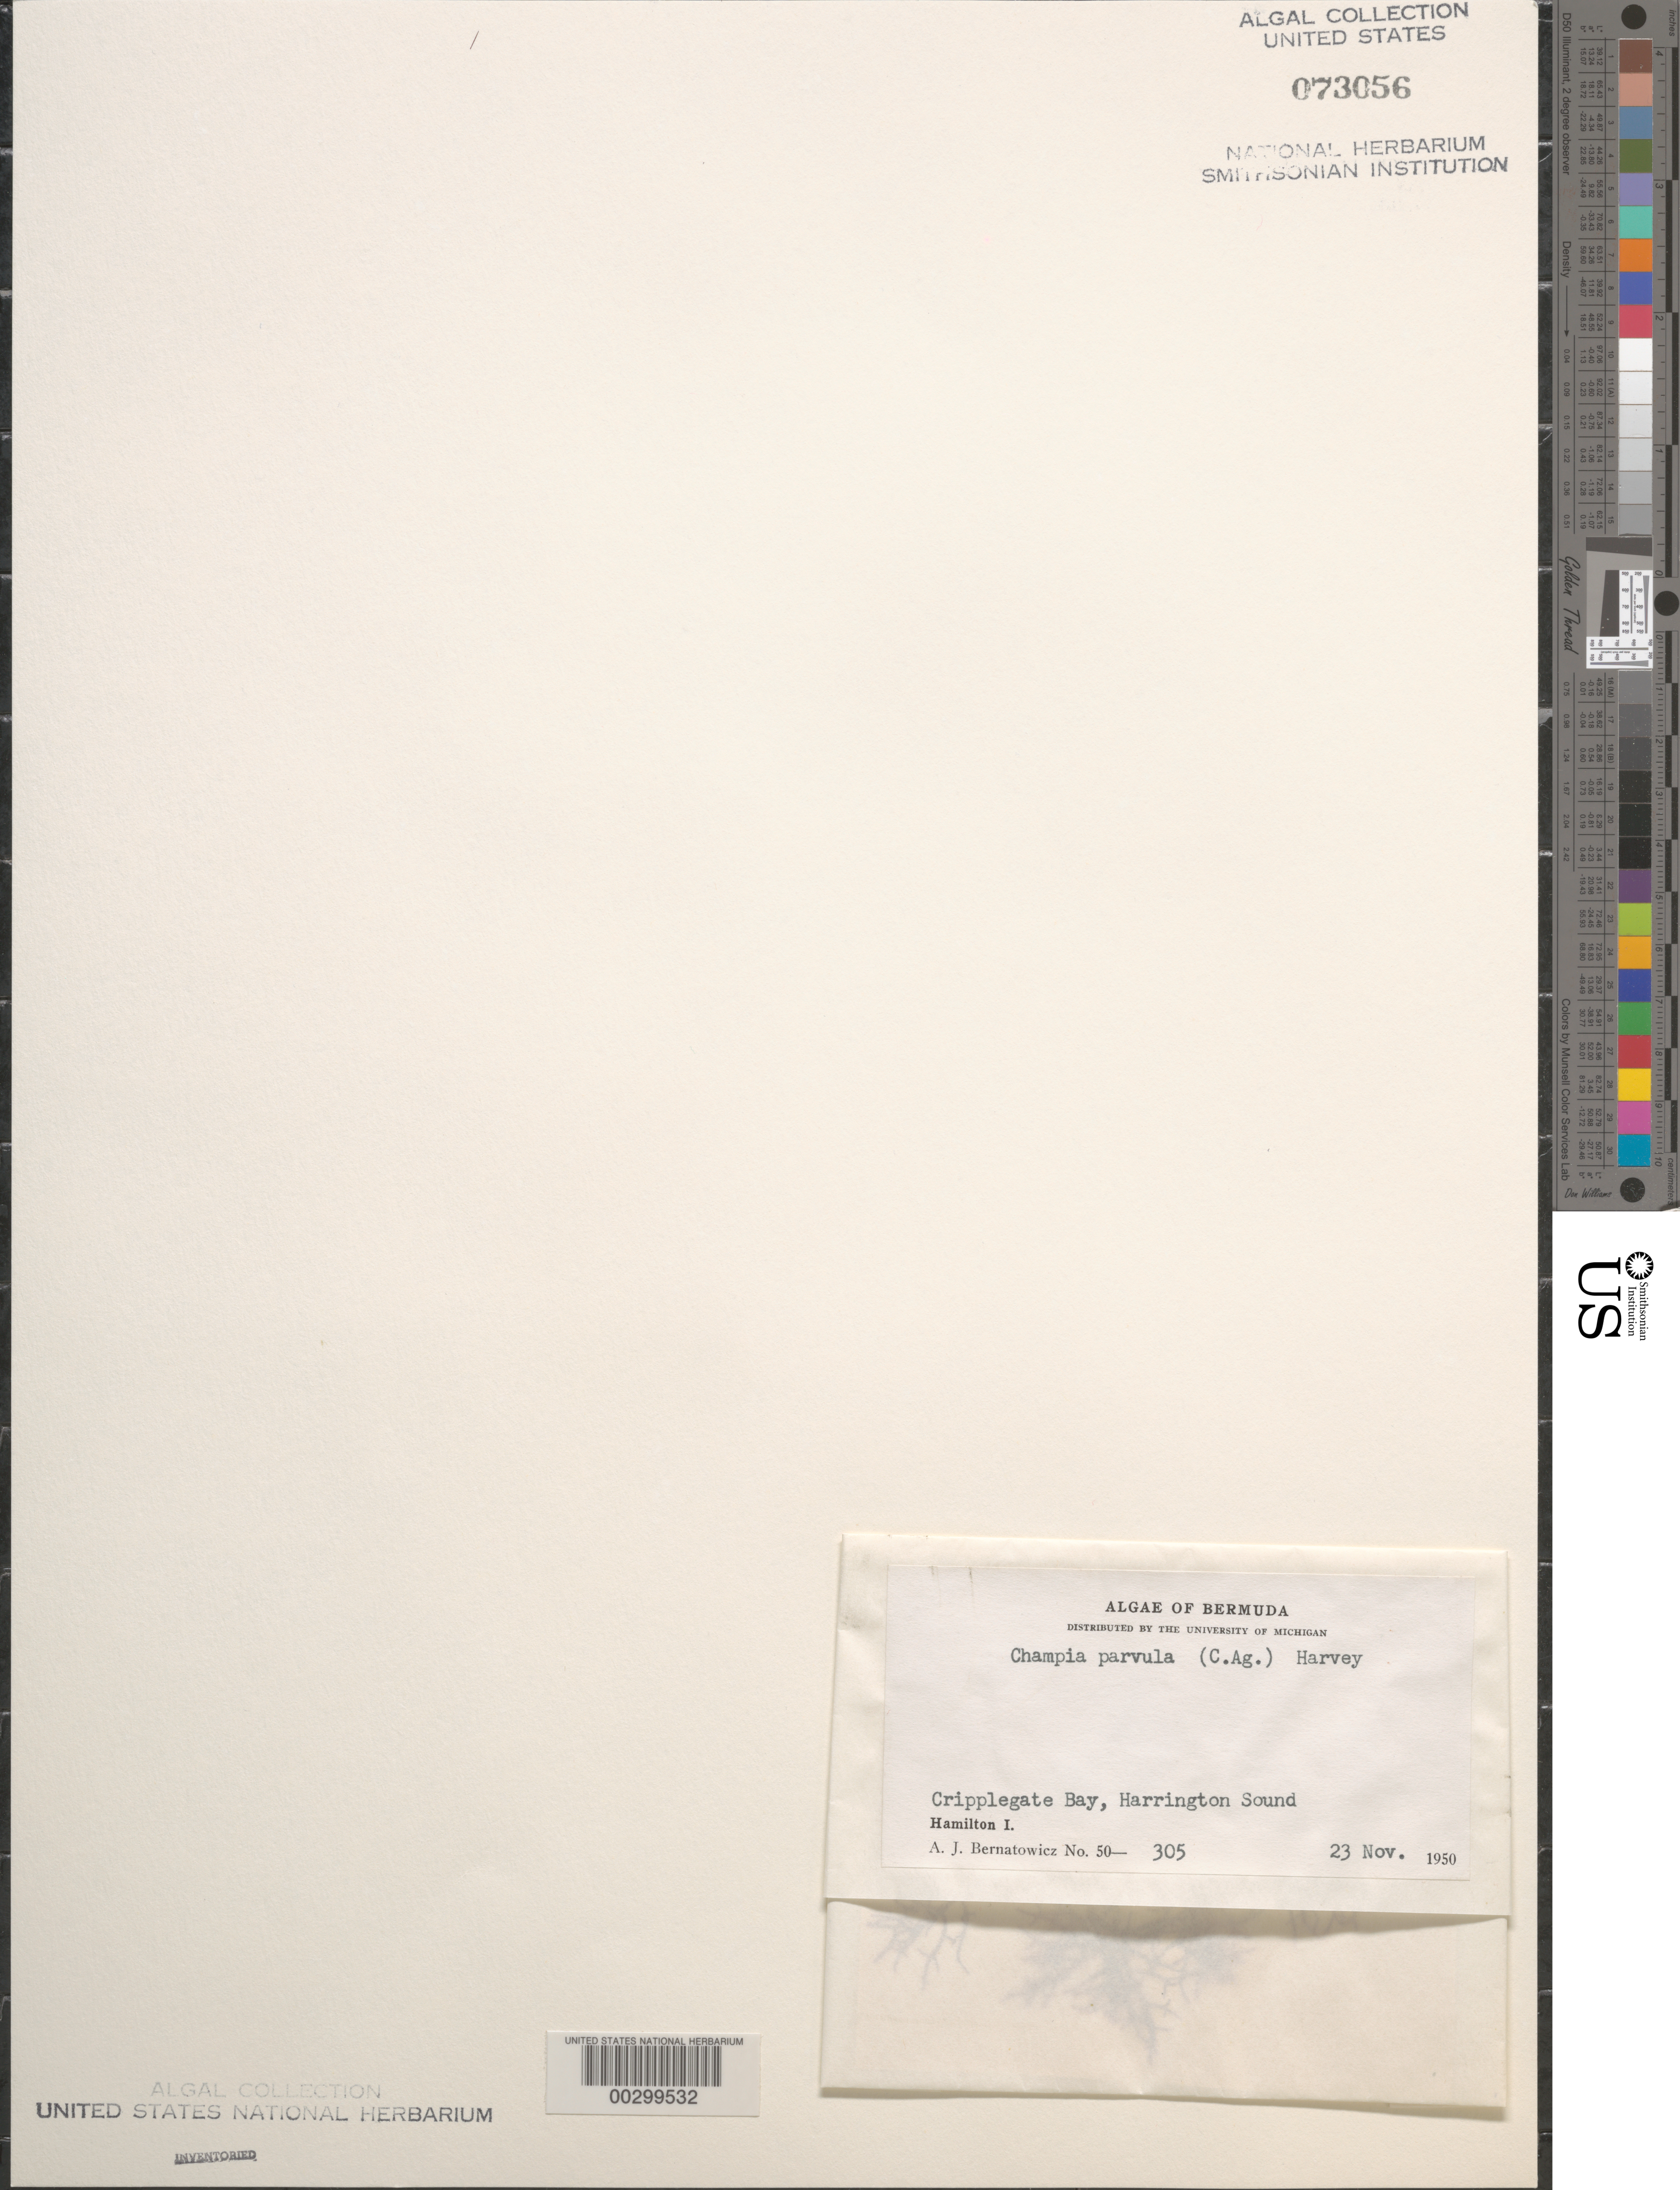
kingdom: Plantae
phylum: Rhodophyta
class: Florideophyceae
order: Rhodymeniales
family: Champiaceae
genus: Champia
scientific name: Champia parvula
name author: (C. Agardh) Harv.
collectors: A. Bernatowicz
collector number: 50-305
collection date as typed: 23 Nov 1950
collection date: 1950-11-23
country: Bermuda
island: Bermuda Island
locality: Cripplegate Bay, Harrington Sound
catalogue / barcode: US 73056